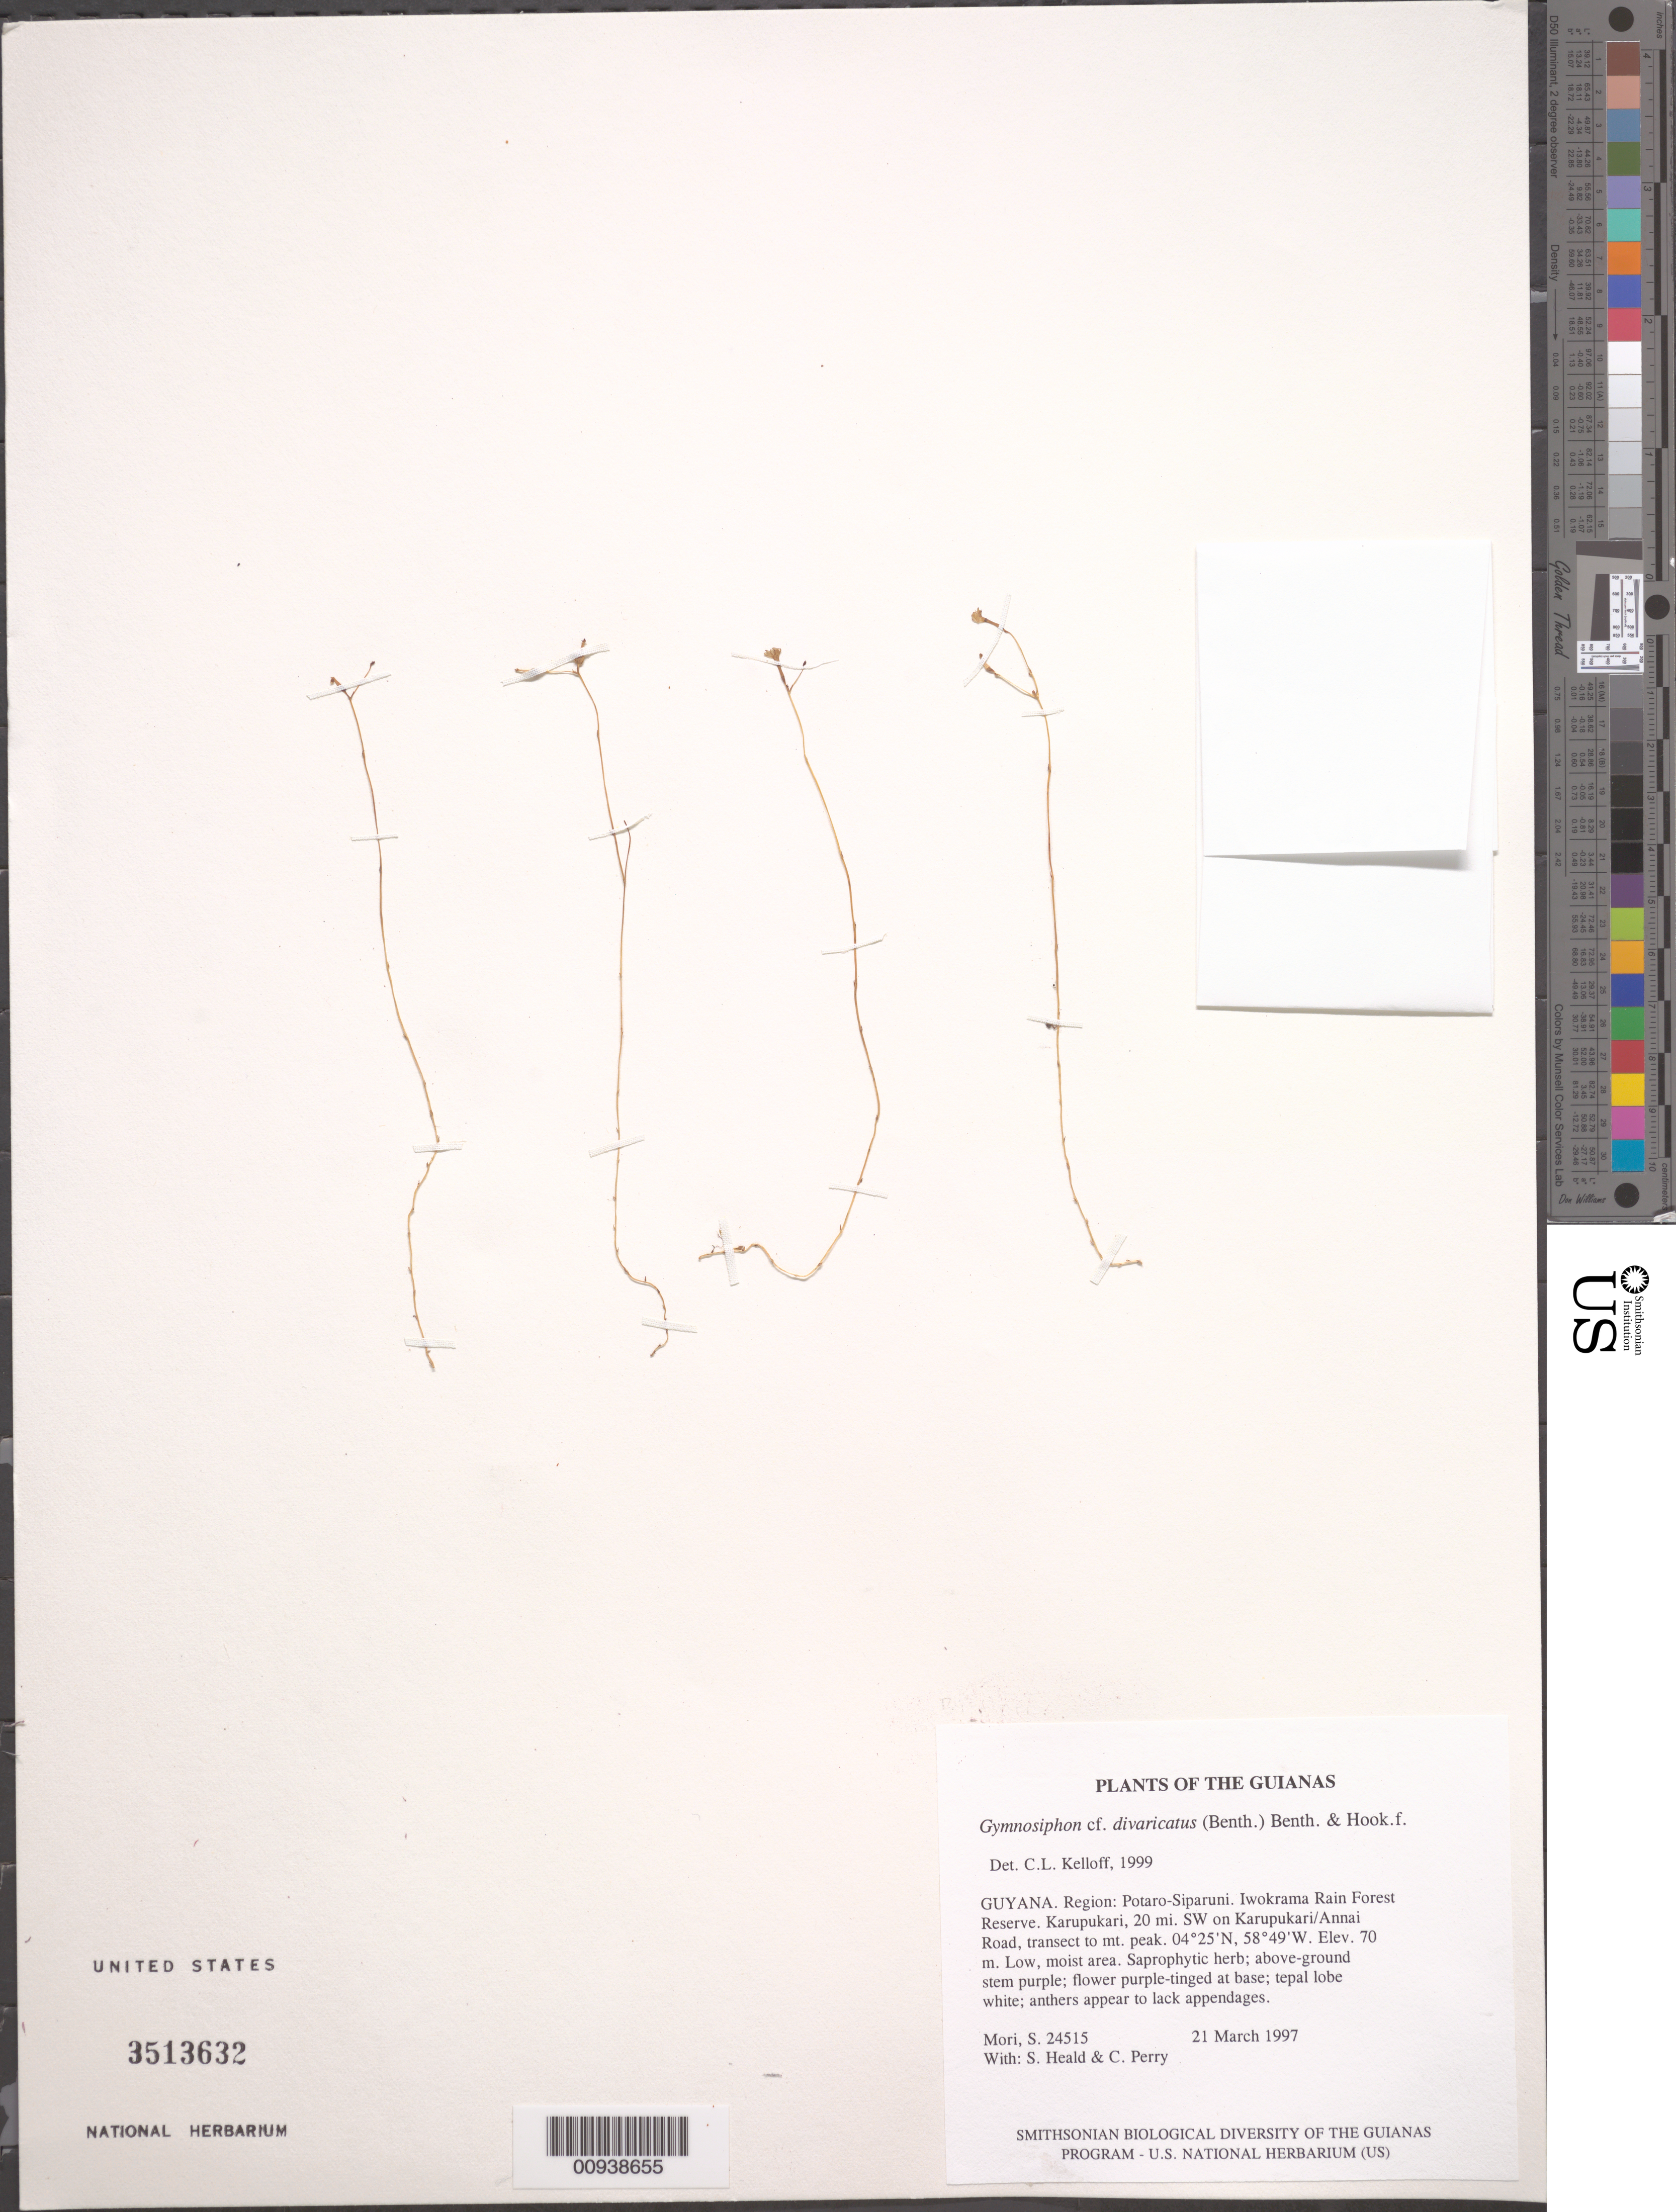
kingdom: Plantae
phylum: Tracheophyta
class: Liliopsida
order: Dioscoreales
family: Burmanniaceae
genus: Gymnosiphon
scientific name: Gymnosiphon divaricatus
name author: (Benth.) Benth. & Hook. f.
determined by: Kelloff, Carol L., (US), Smithsonian Institution - National Museum of Natural History (UNITED STATES)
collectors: S. Mori, S. Heald & C. Perry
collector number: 24515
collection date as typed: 21 March 1997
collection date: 1997-03-21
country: Guyana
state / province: Potaro-Siparuni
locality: Iwokrama Rain Forest Reserve. Karupukari, 20 mi. SW on Karupukari/Annai Road, transect to mt. peak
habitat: Low, moist area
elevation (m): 70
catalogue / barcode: US 3513632